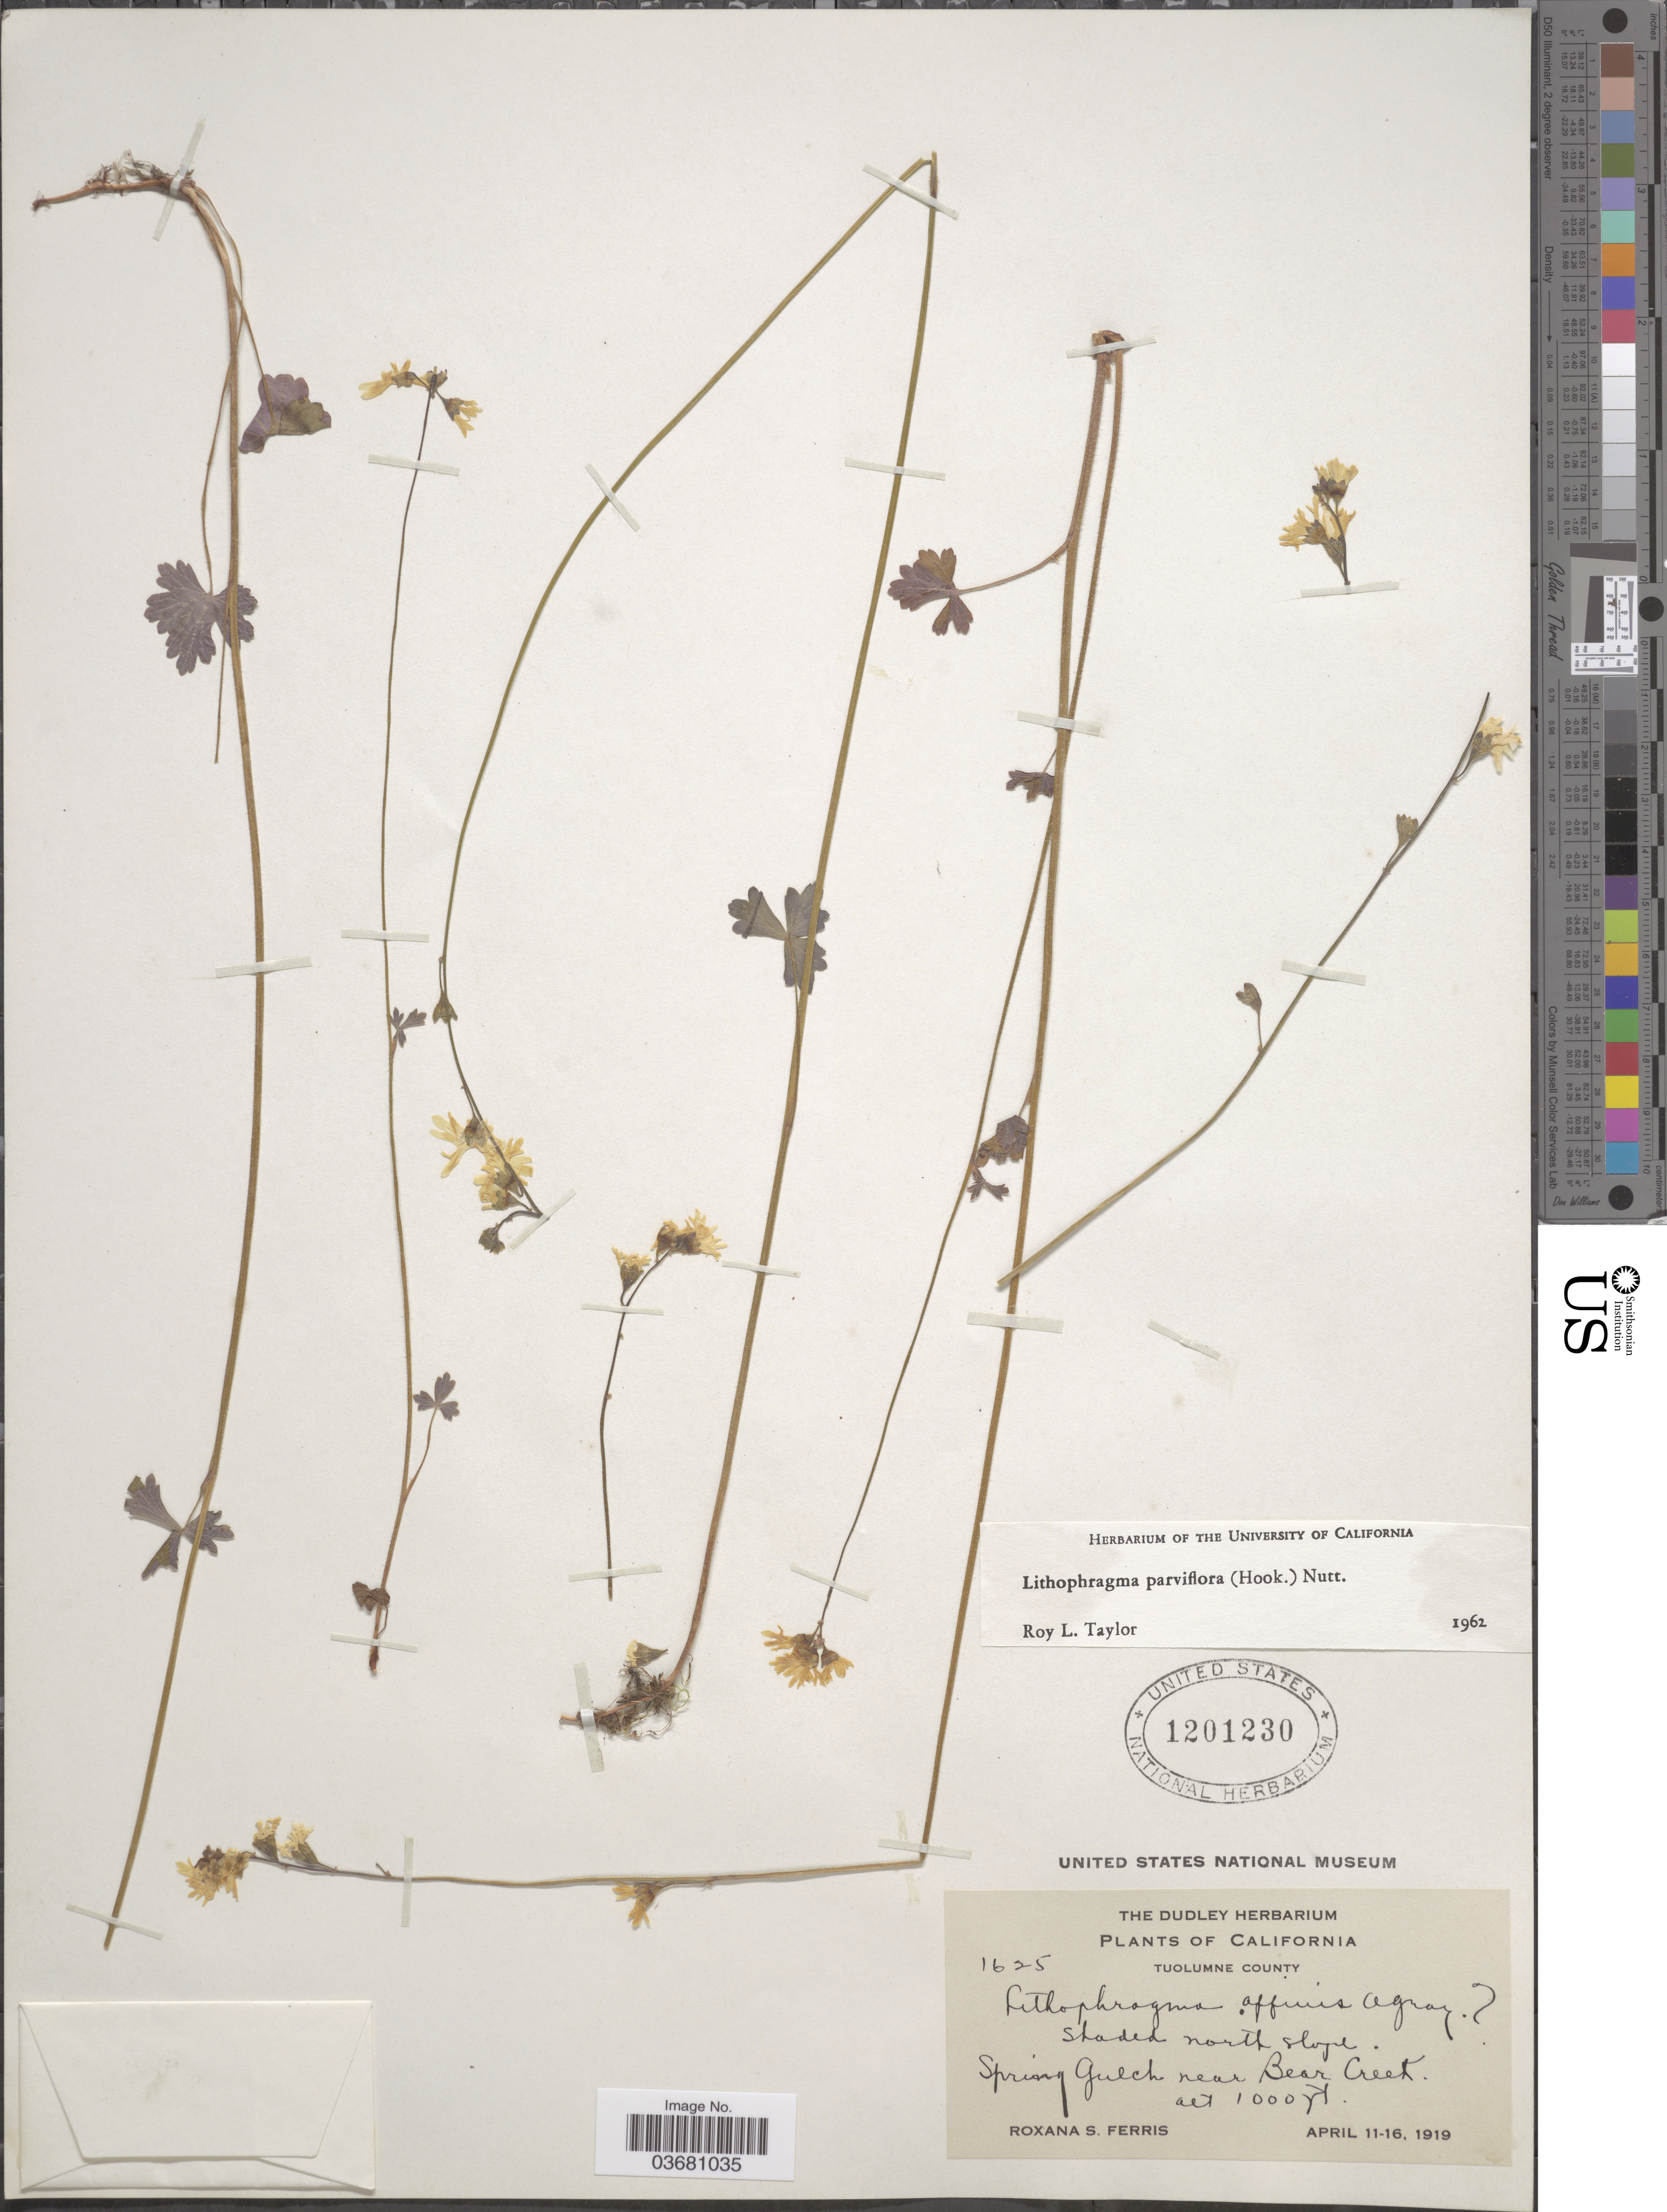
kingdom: Plantae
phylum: Tracheophyta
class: Magnoliopsida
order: Saxifragales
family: Saxifragaceae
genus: Lithophragma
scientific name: Lithophragma parviflorum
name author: (Hook.) Nutt.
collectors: R. S. Ferris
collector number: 1625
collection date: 1919-04-11/1919-04-16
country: United States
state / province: California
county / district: Tuolumne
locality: Tuolumne County. Shaded north slope. Spring Gulch near Bear Creek.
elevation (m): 305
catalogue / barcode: US 1201230